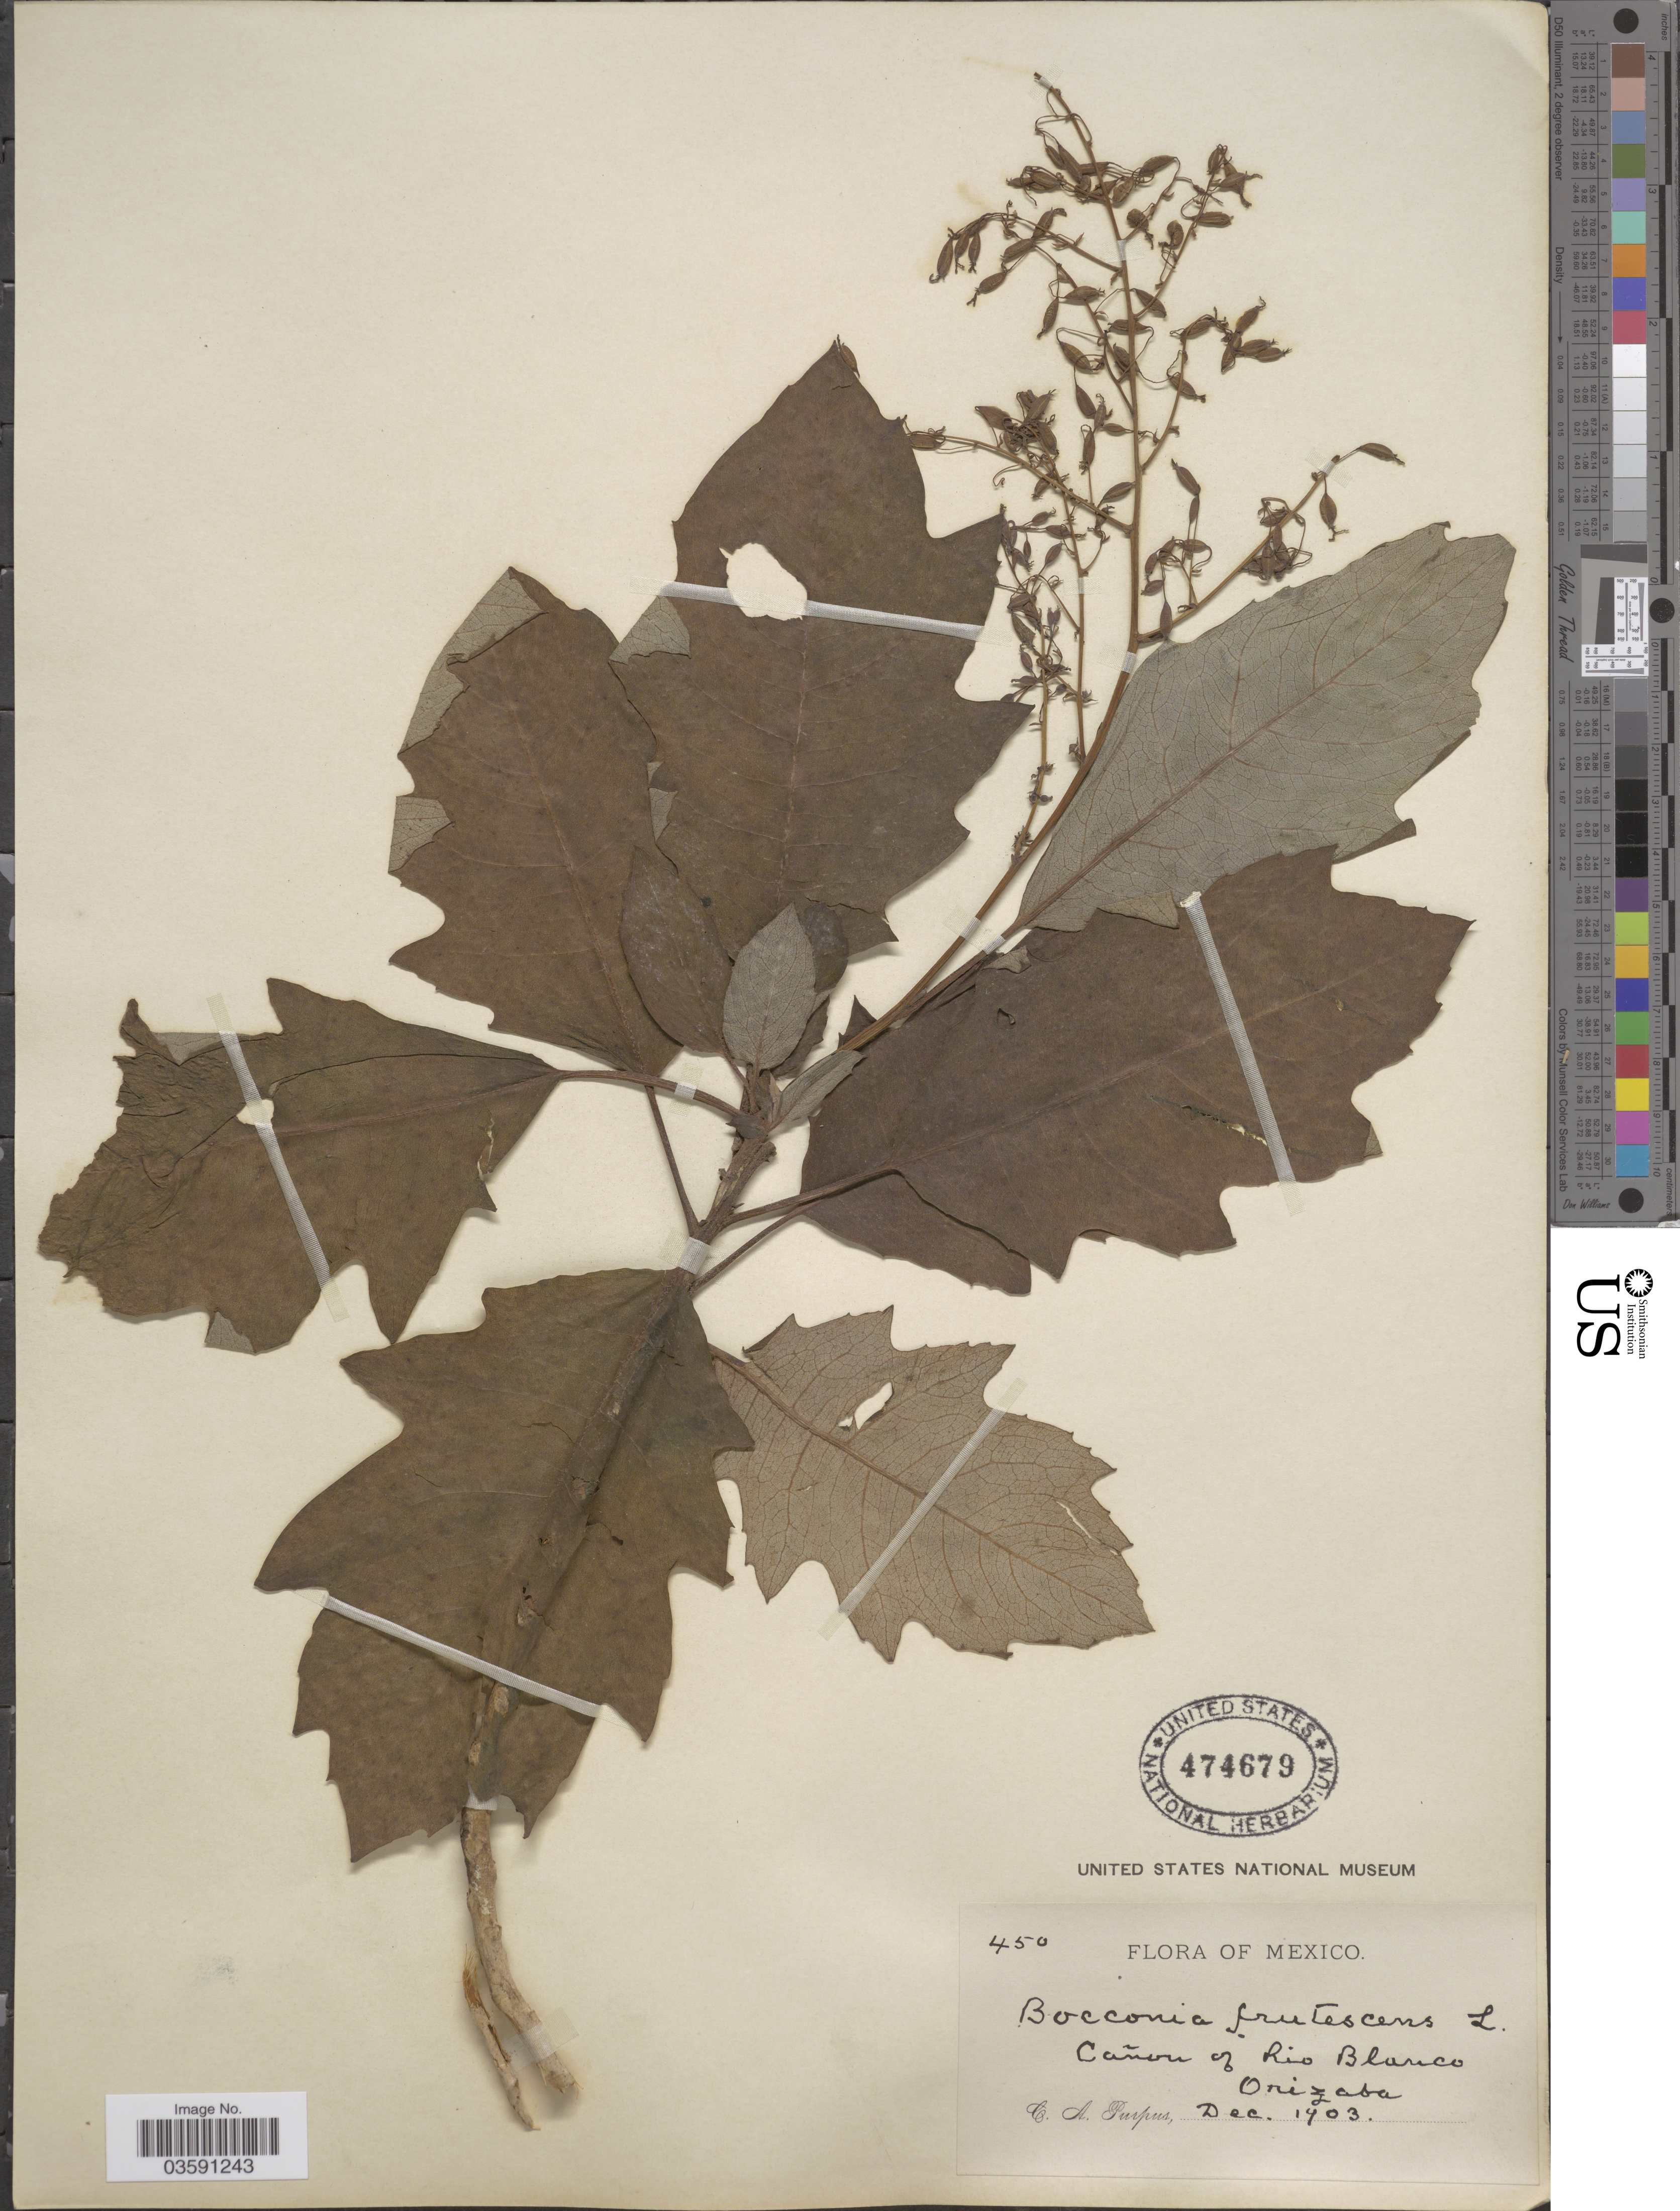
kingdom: Plantae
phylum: Tracheophyta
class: Magnoliopsida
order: Ranunculales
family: Papaveraceae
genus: Bocconia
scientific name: Bocconia frutescens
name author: L.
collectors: C. A. Purpus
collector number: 450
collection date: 1903-12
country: Mexico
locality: Canñon of Rio Blanco. Orizaba.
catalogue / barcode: US 474679